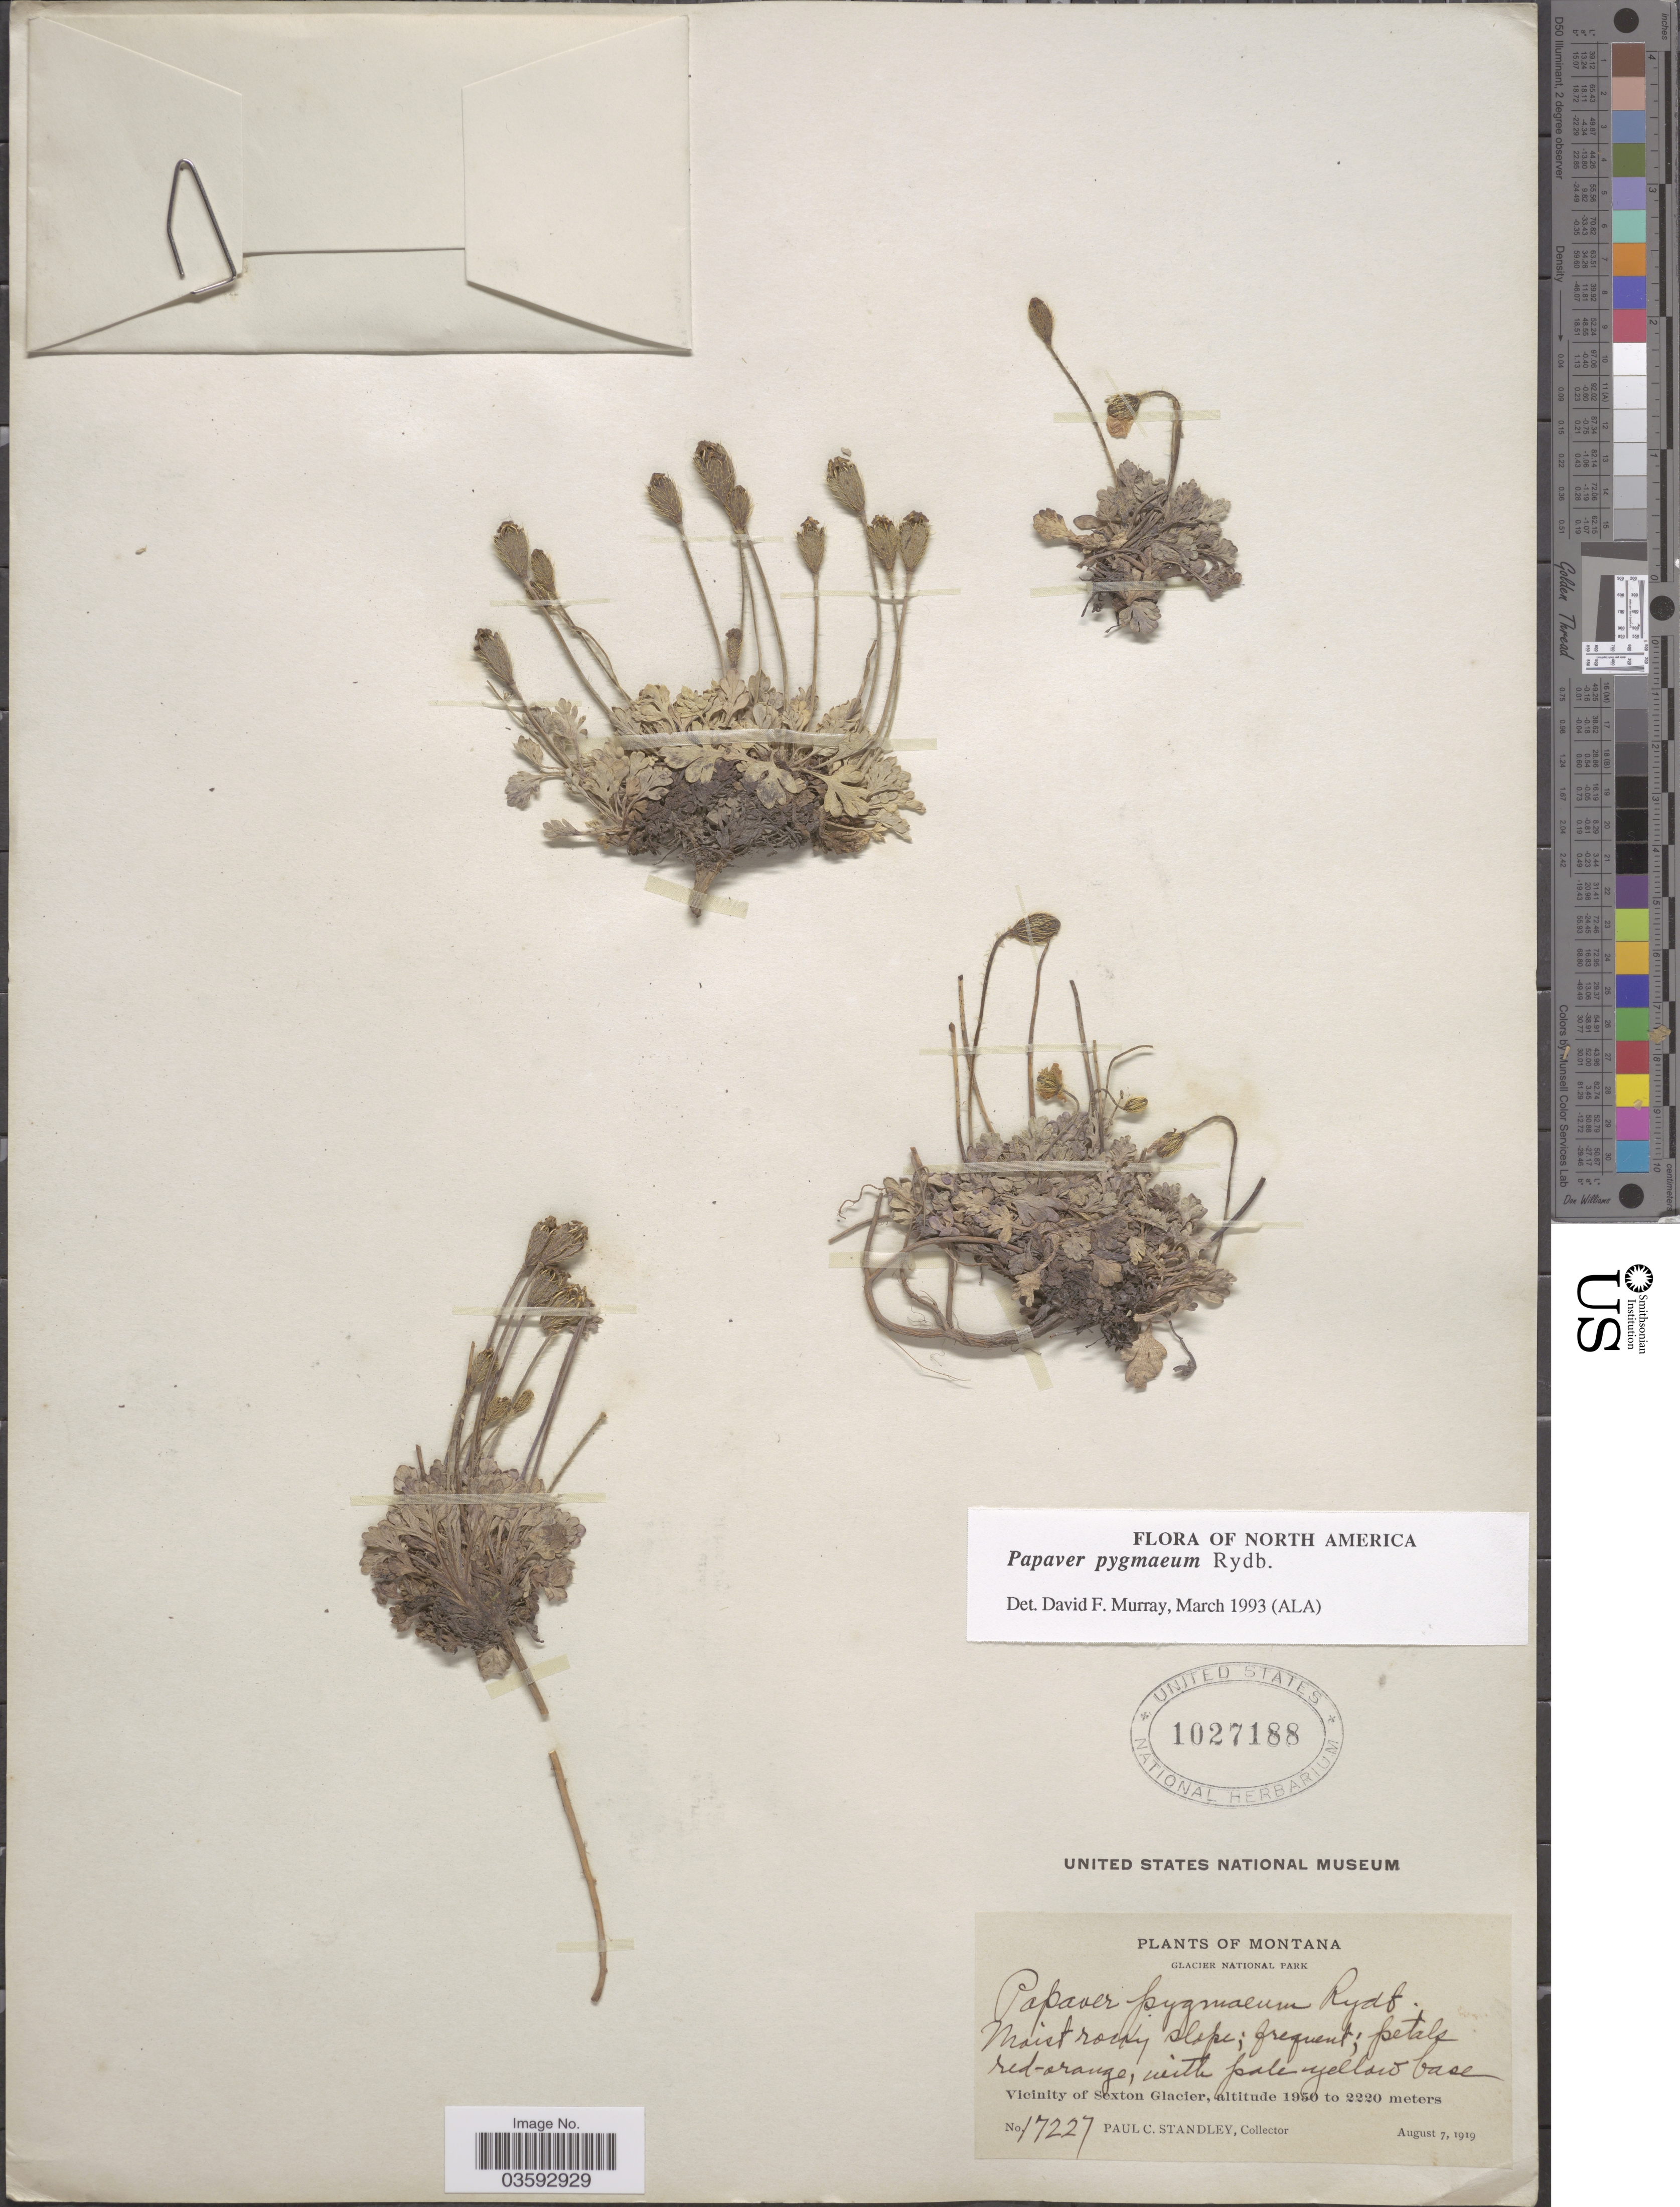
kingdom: Plantae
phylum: Tracheophyta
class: Magnoliopsida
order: Ranunculales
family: Papaveraceae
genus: Papaver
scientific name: Papaver pygmaeum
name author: Rydb.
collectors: P. C. Standley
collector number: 17227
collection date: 1919-08-07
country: United States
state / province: Montana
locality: Glacier National Park. Vicinity of Sexton Glacier.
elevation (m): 1950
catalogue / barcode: US 1027188